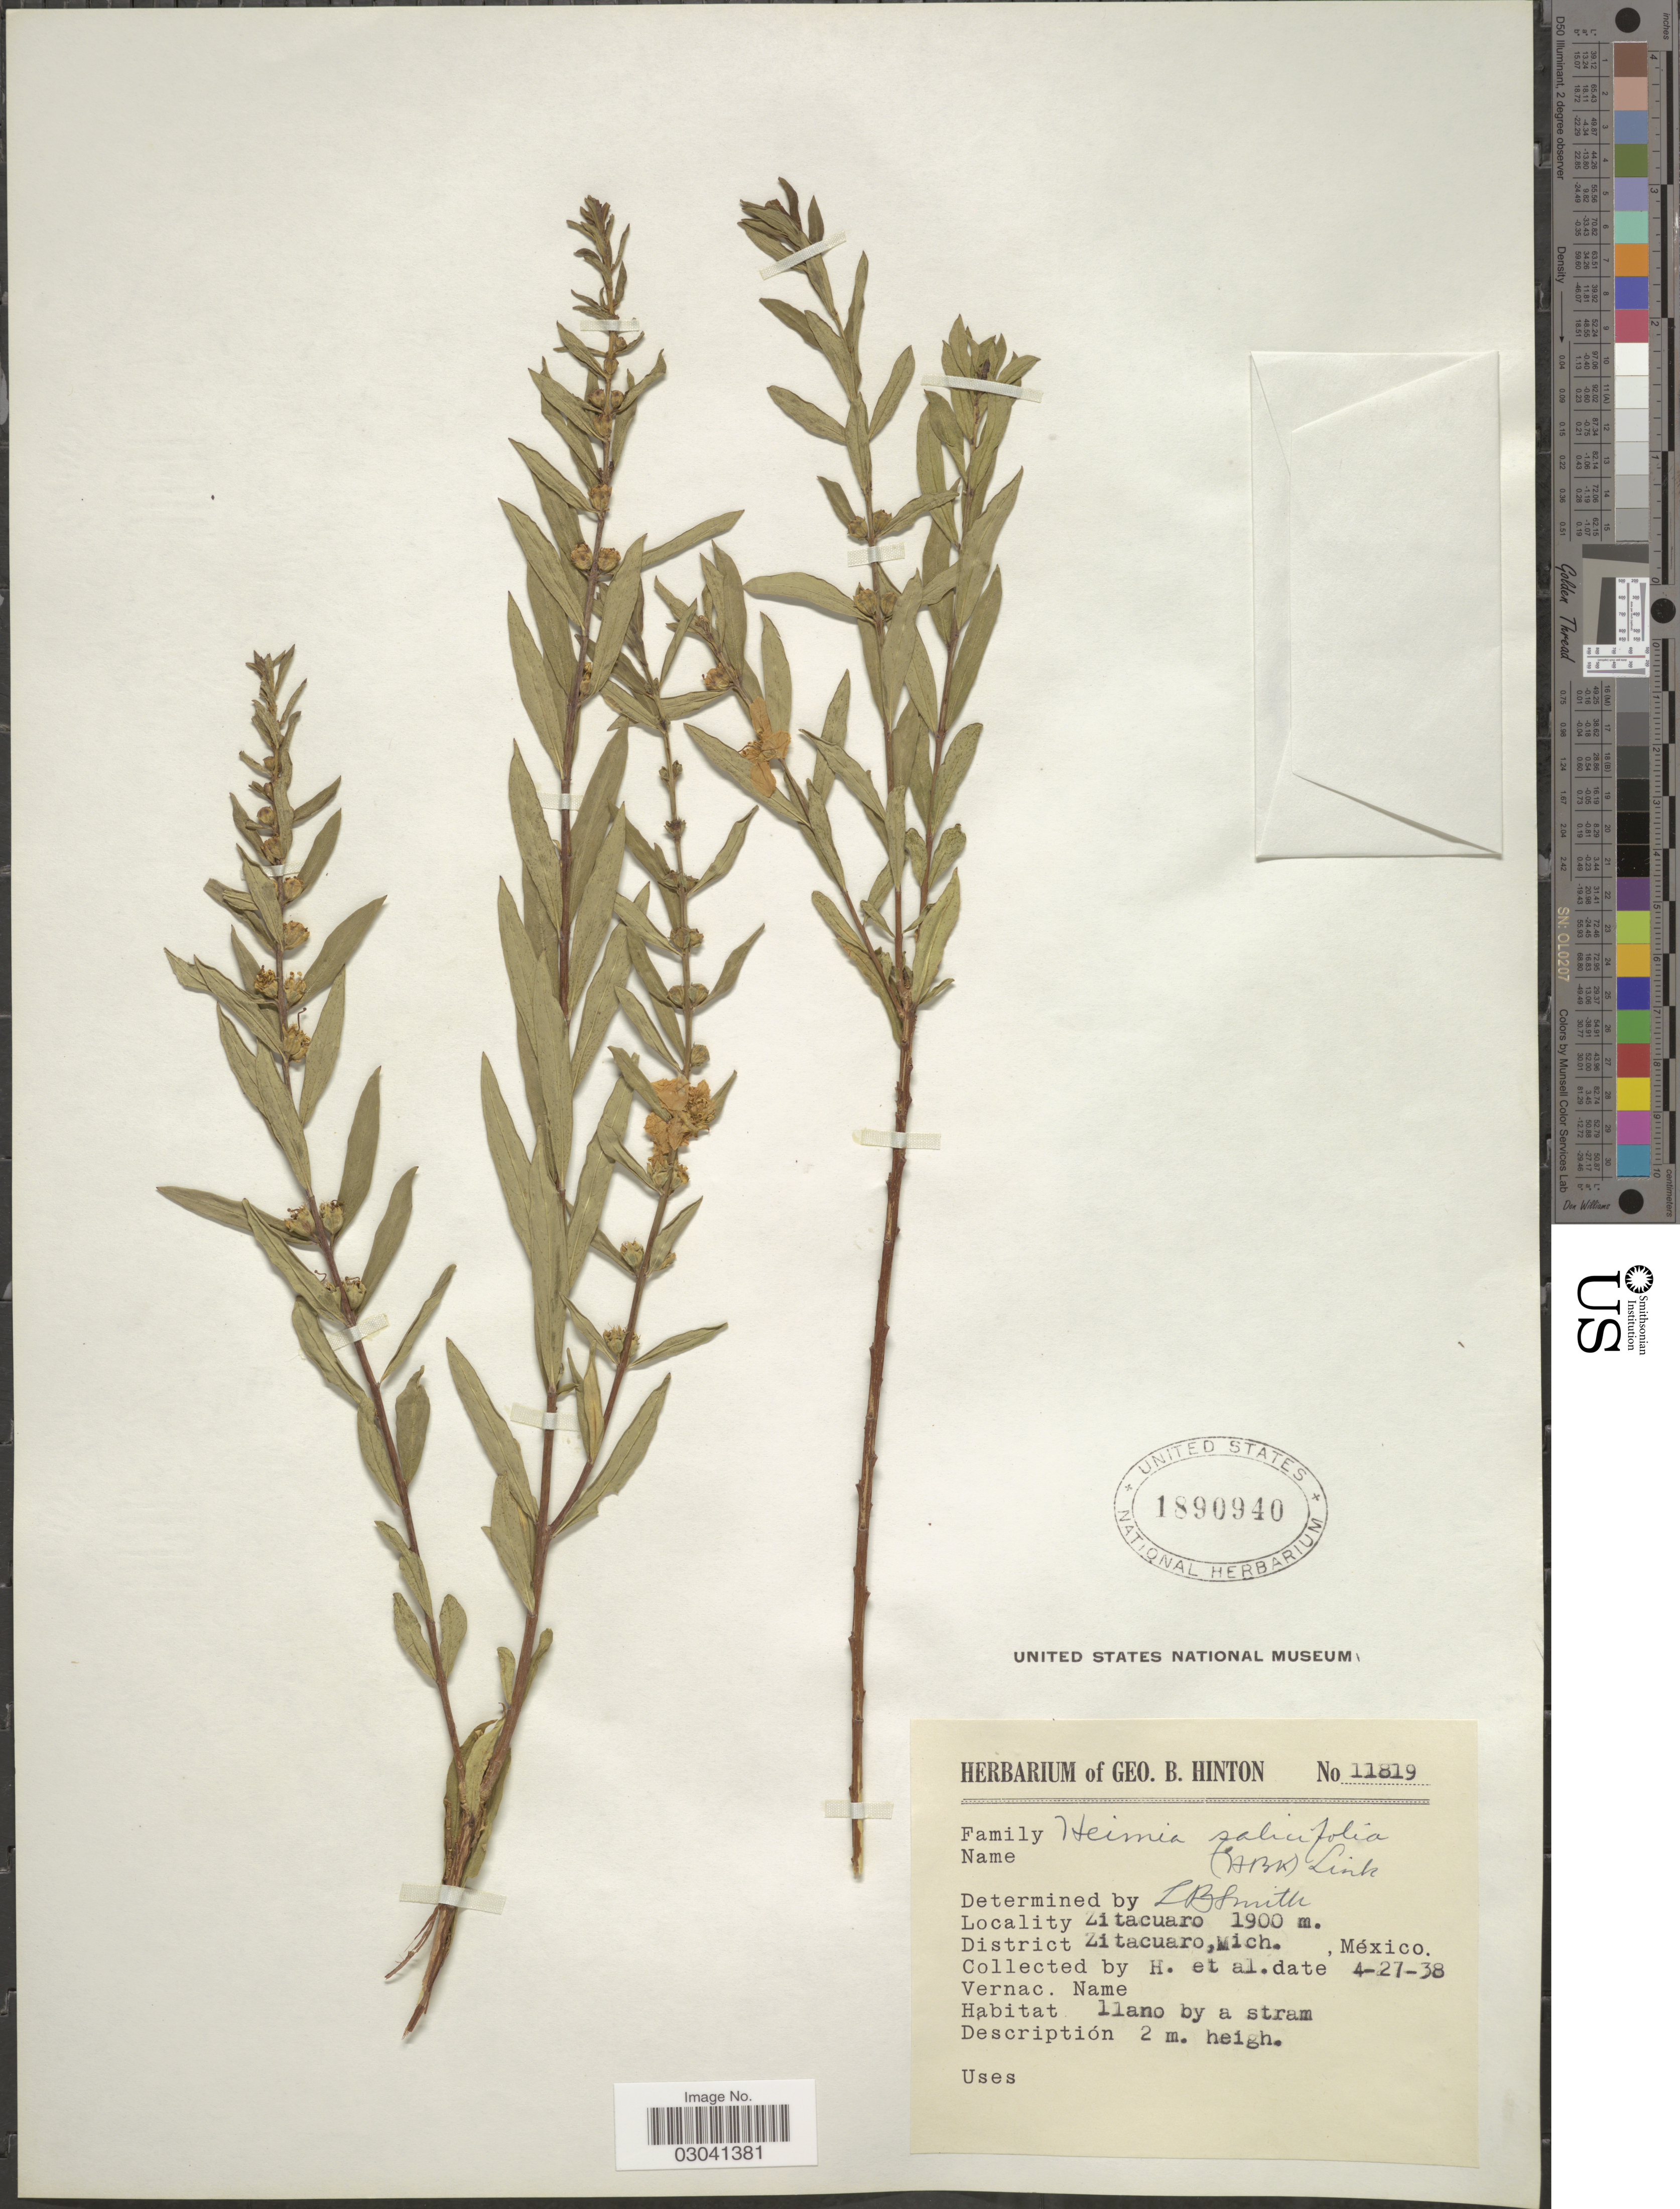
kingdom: Plantae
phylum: Tracheophyta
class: Magnoliopsida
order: Myrtales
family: Lythraceae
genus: Heimia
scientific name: Heimia salicifolia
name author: Link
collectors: G. B. Hinton & et al.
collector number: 11819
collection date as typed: Transcribed d/m/y: 27/4/38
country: Mexico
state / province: Michoacán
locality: Zitacuaro, District Zitacuaro, Mich.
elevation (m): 1900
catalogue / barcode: US 1890940